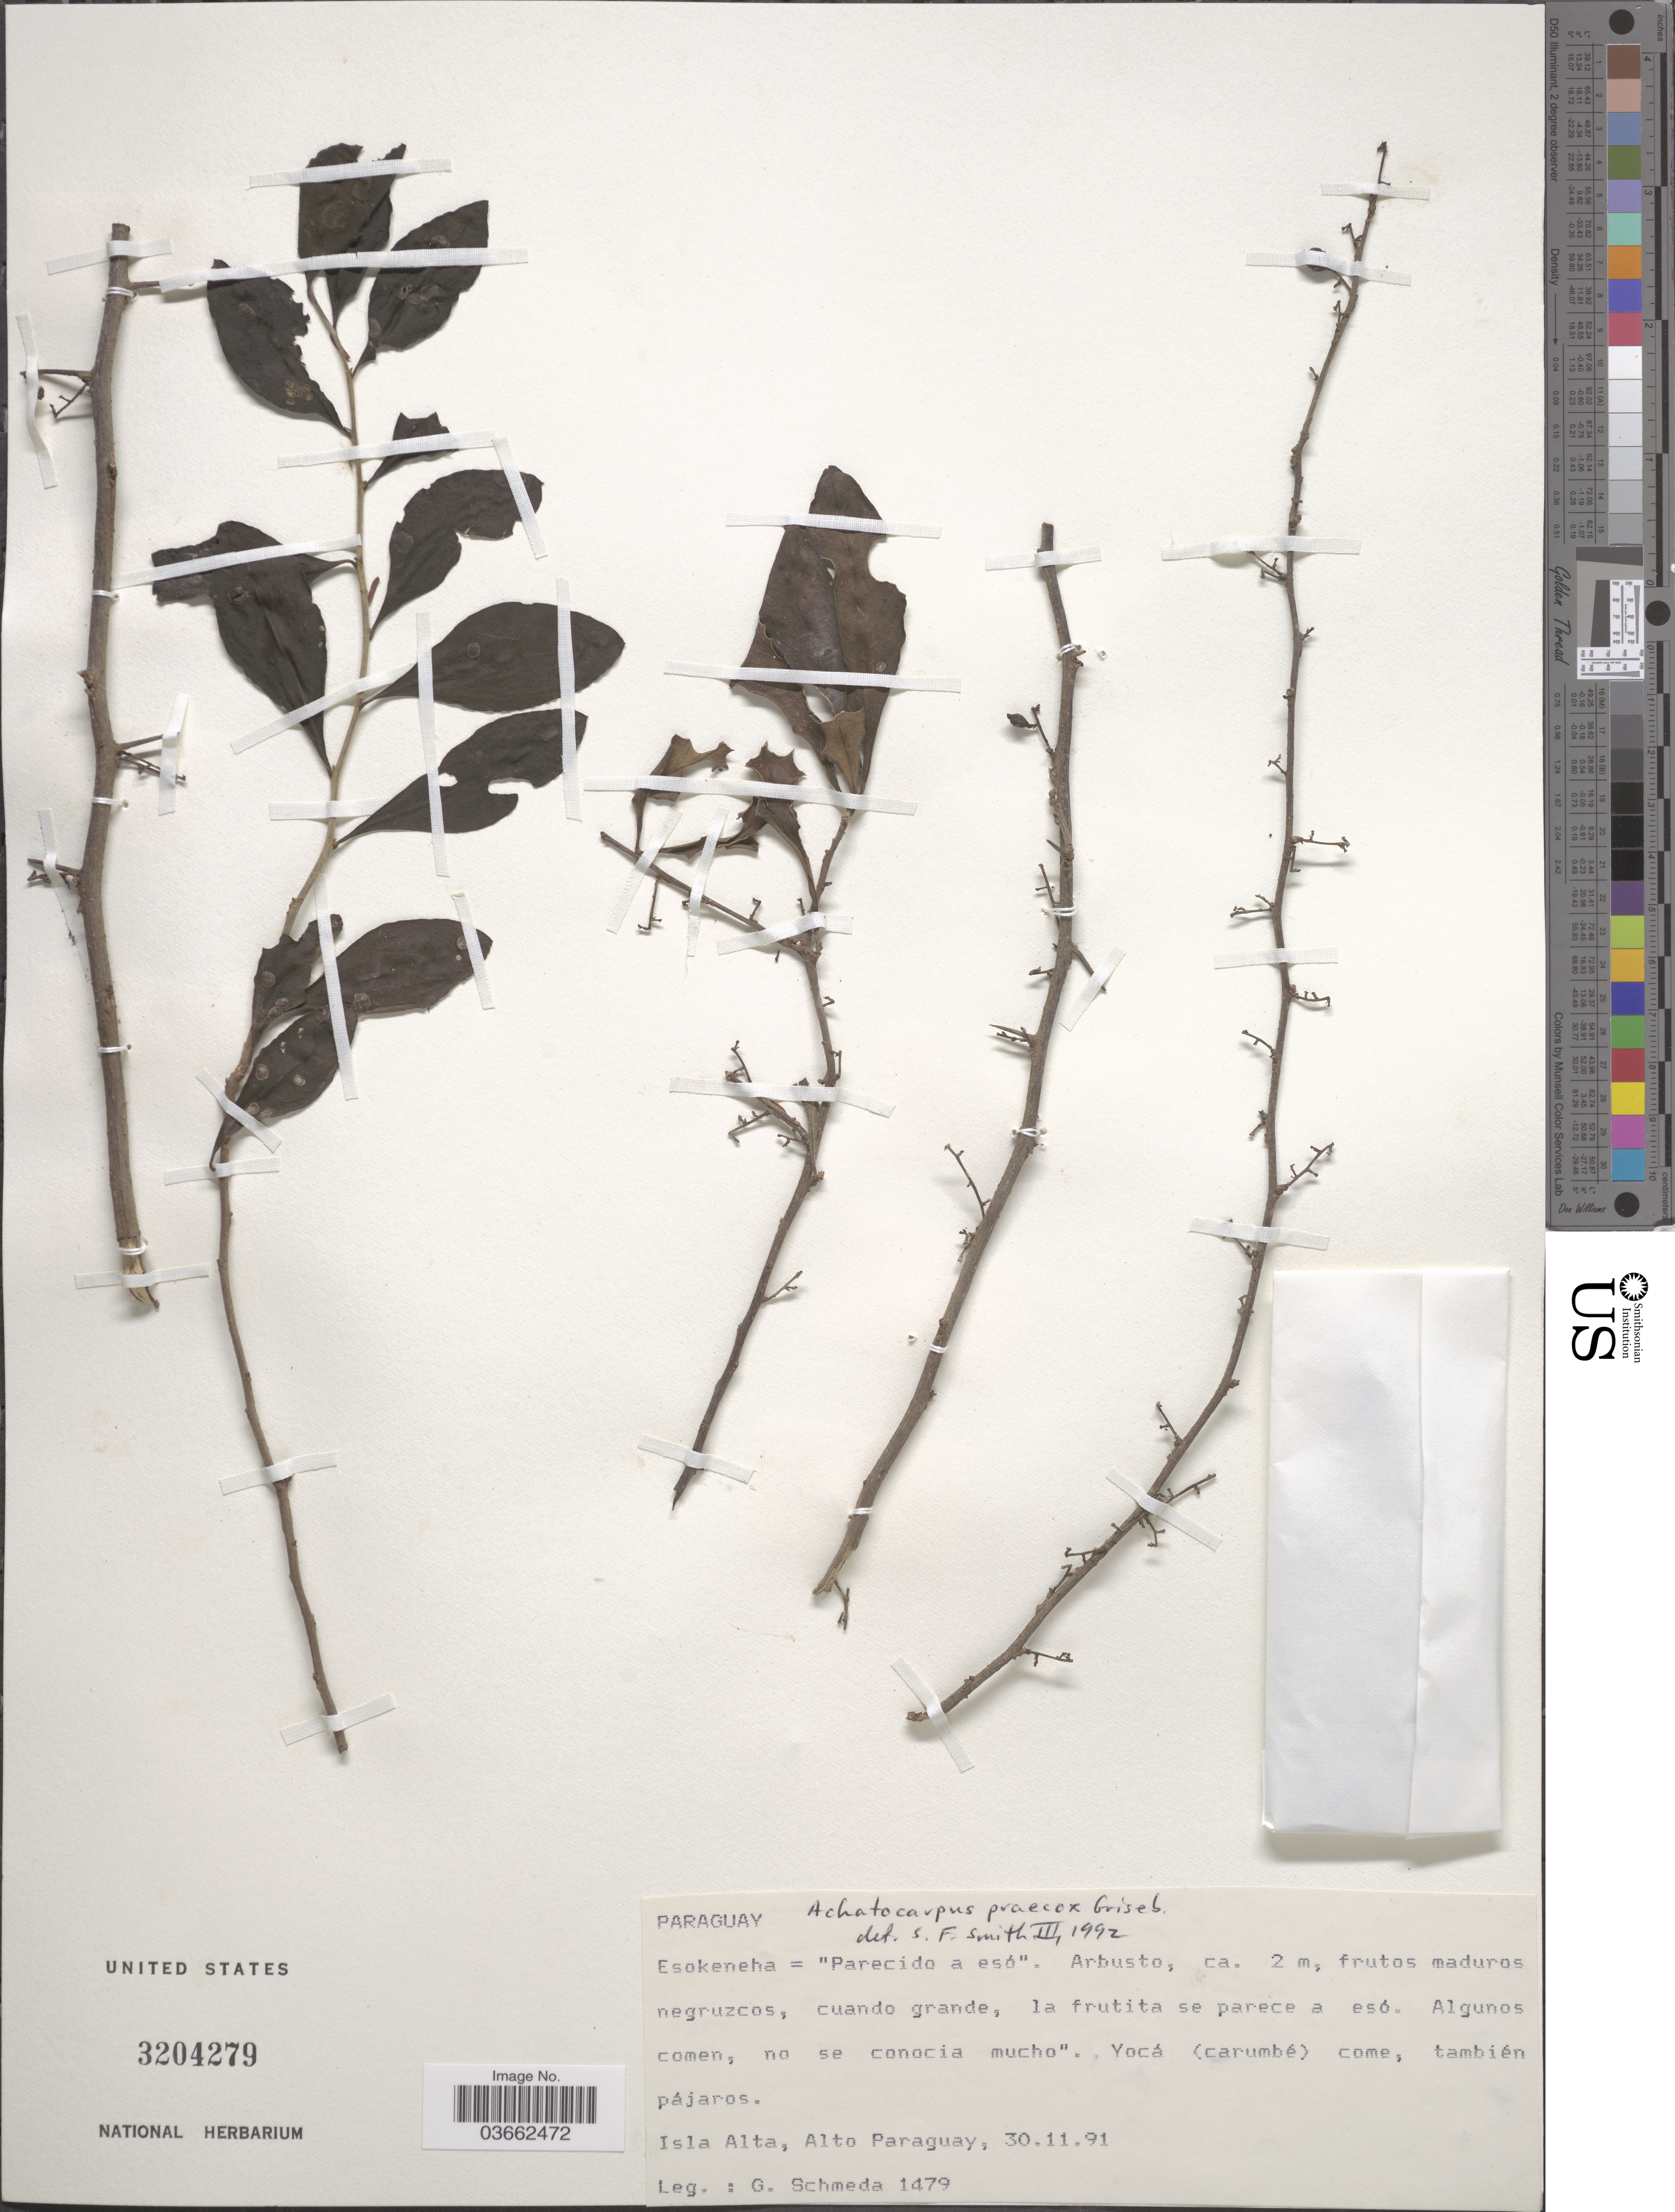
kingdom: Plantae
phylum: Tracheophyta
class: Magnoliopsida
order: Caryophyllales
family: Achatocarpaceae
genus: Achatocarpus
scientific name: Achatocarpus praecox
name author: Griseb.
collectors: G. Schmeda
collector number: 1479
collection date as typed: Transcribed d/m/y: 30/11/91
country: Paraguay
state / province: Alto Paraguay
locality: Isla Alta.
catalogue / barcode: US 3204279